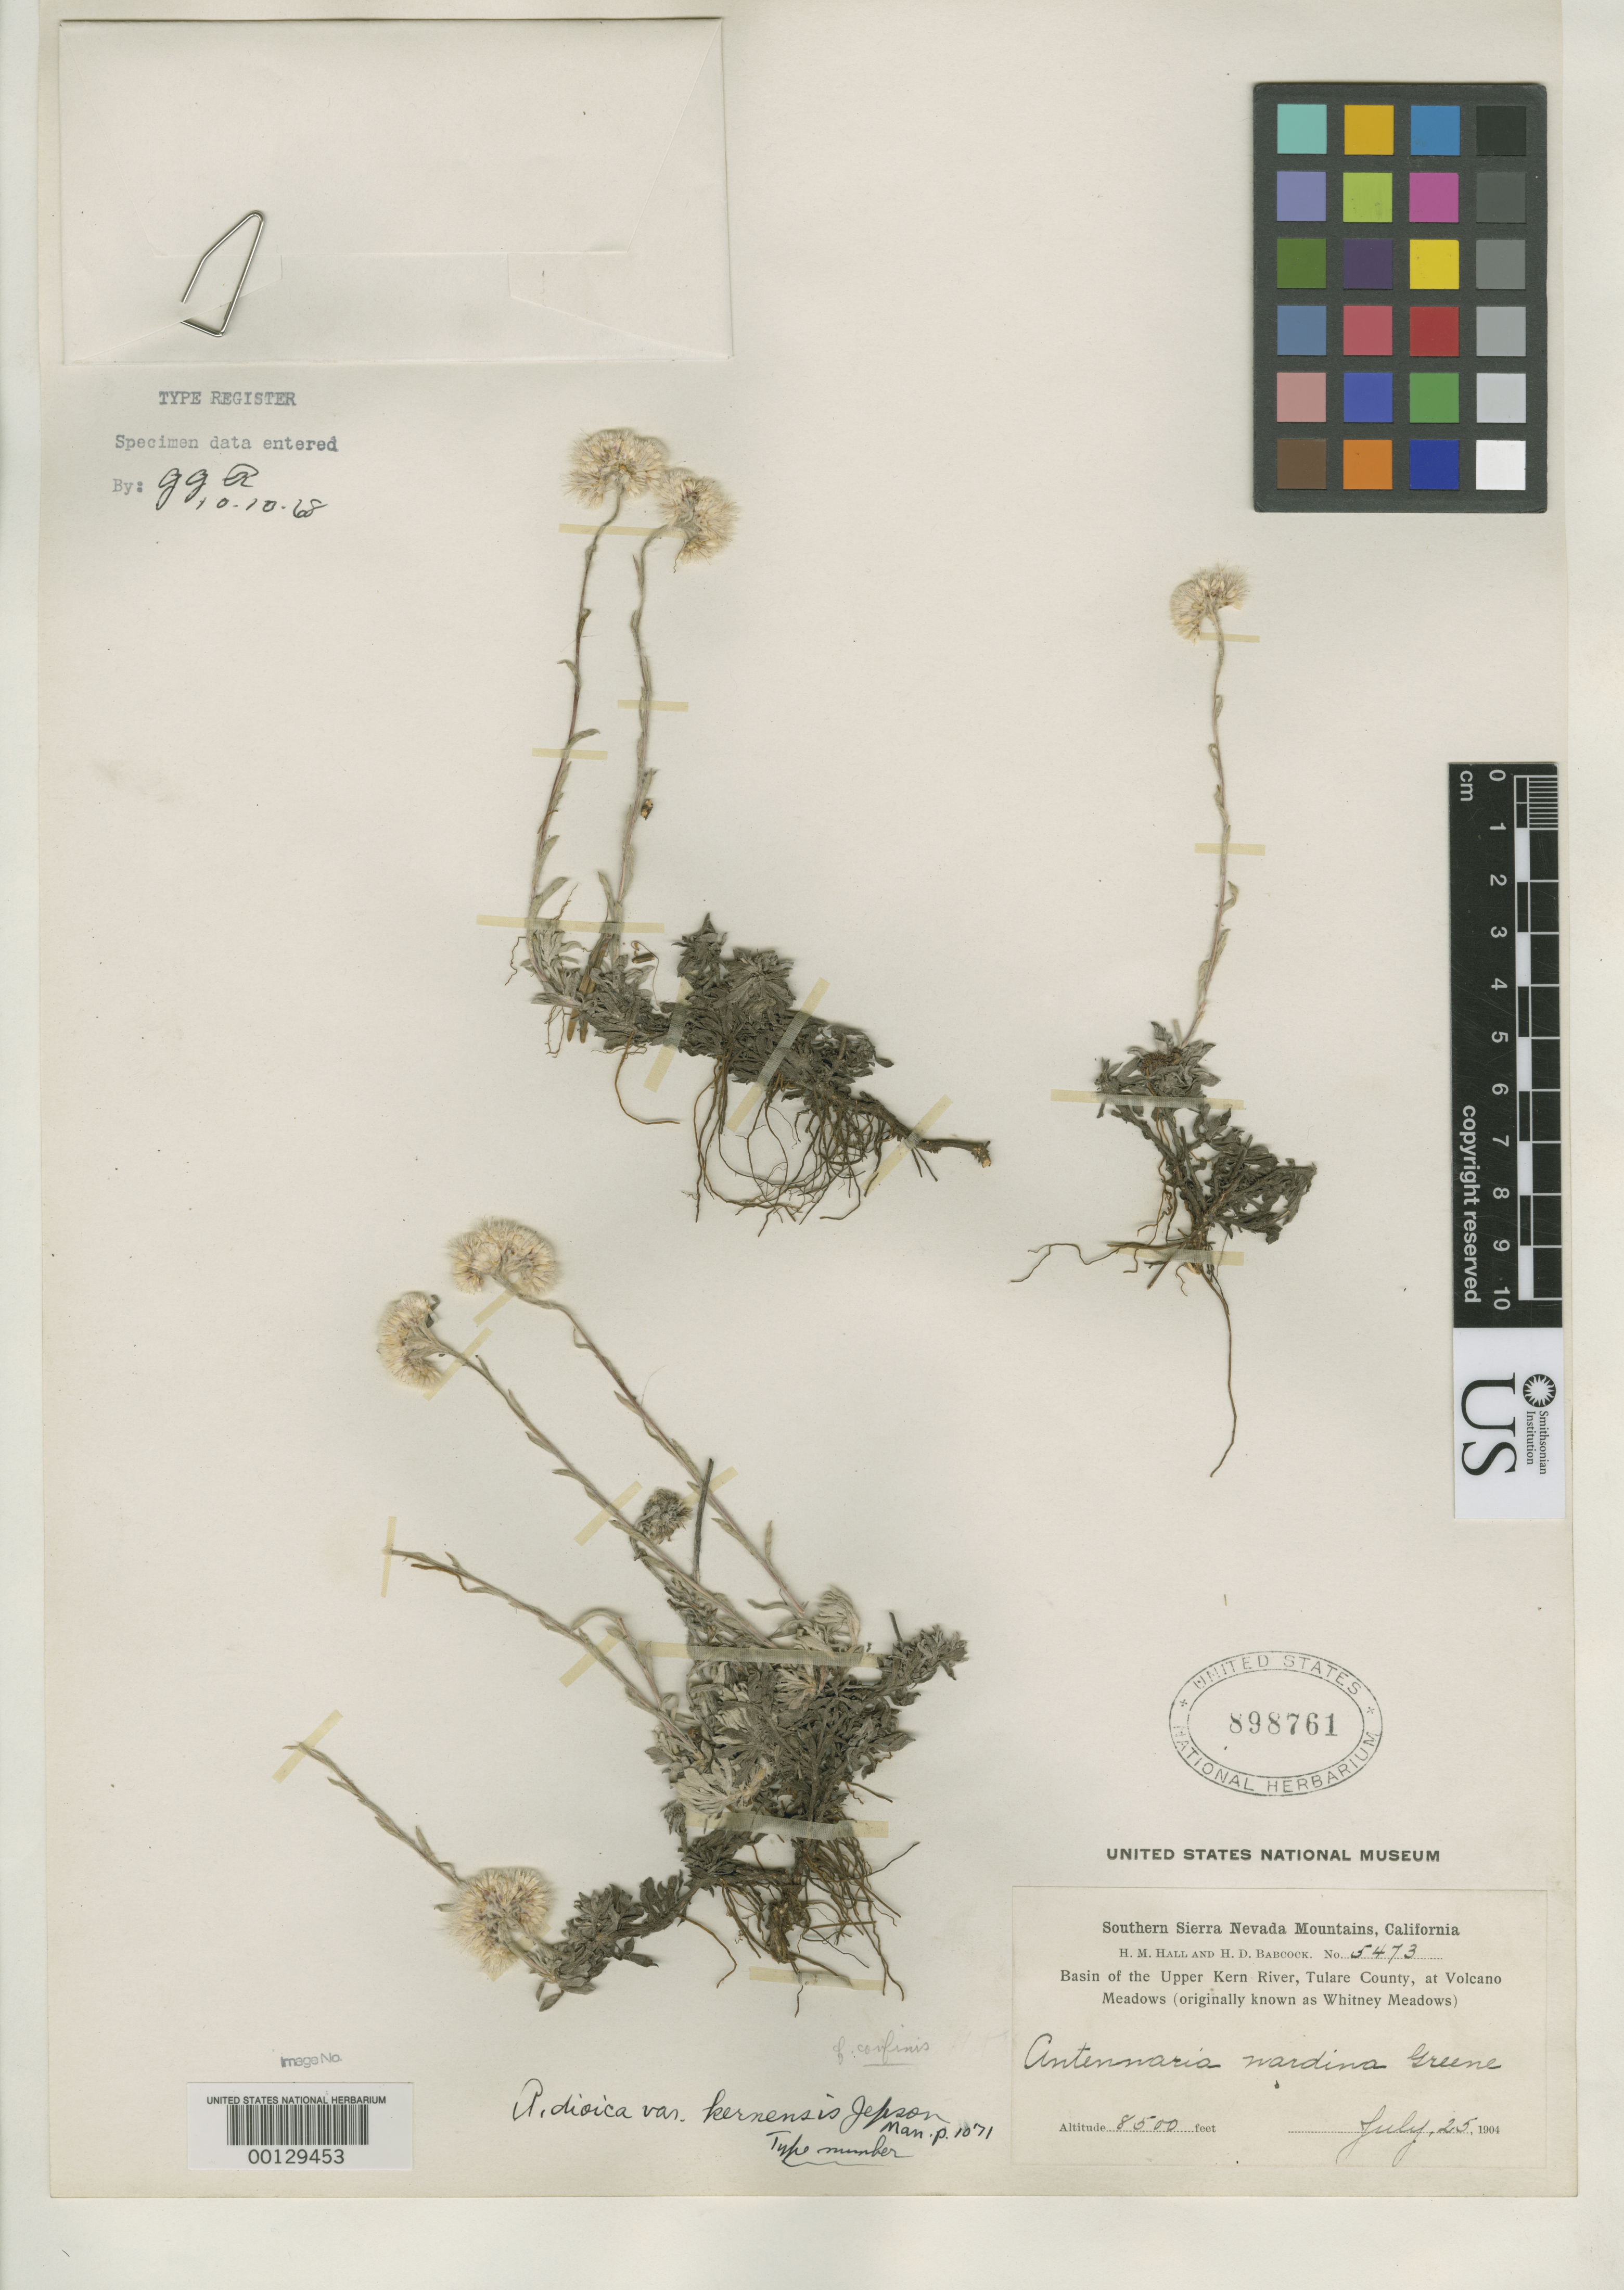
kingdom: Plantae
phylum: Tracheophyta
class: Magnoliopsida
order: Asterales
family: Asteraceae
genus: Antennaria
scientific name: Antennaria dioica var. kernensis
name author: Jeps.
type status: Isotype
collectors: H. M. Hall & H. Babcock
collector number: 5473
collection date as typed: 25 Jul 1904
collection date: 1904-07-25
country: United States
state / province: California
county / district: Tulare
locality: Volcano Meadows.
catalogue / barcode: US 898761